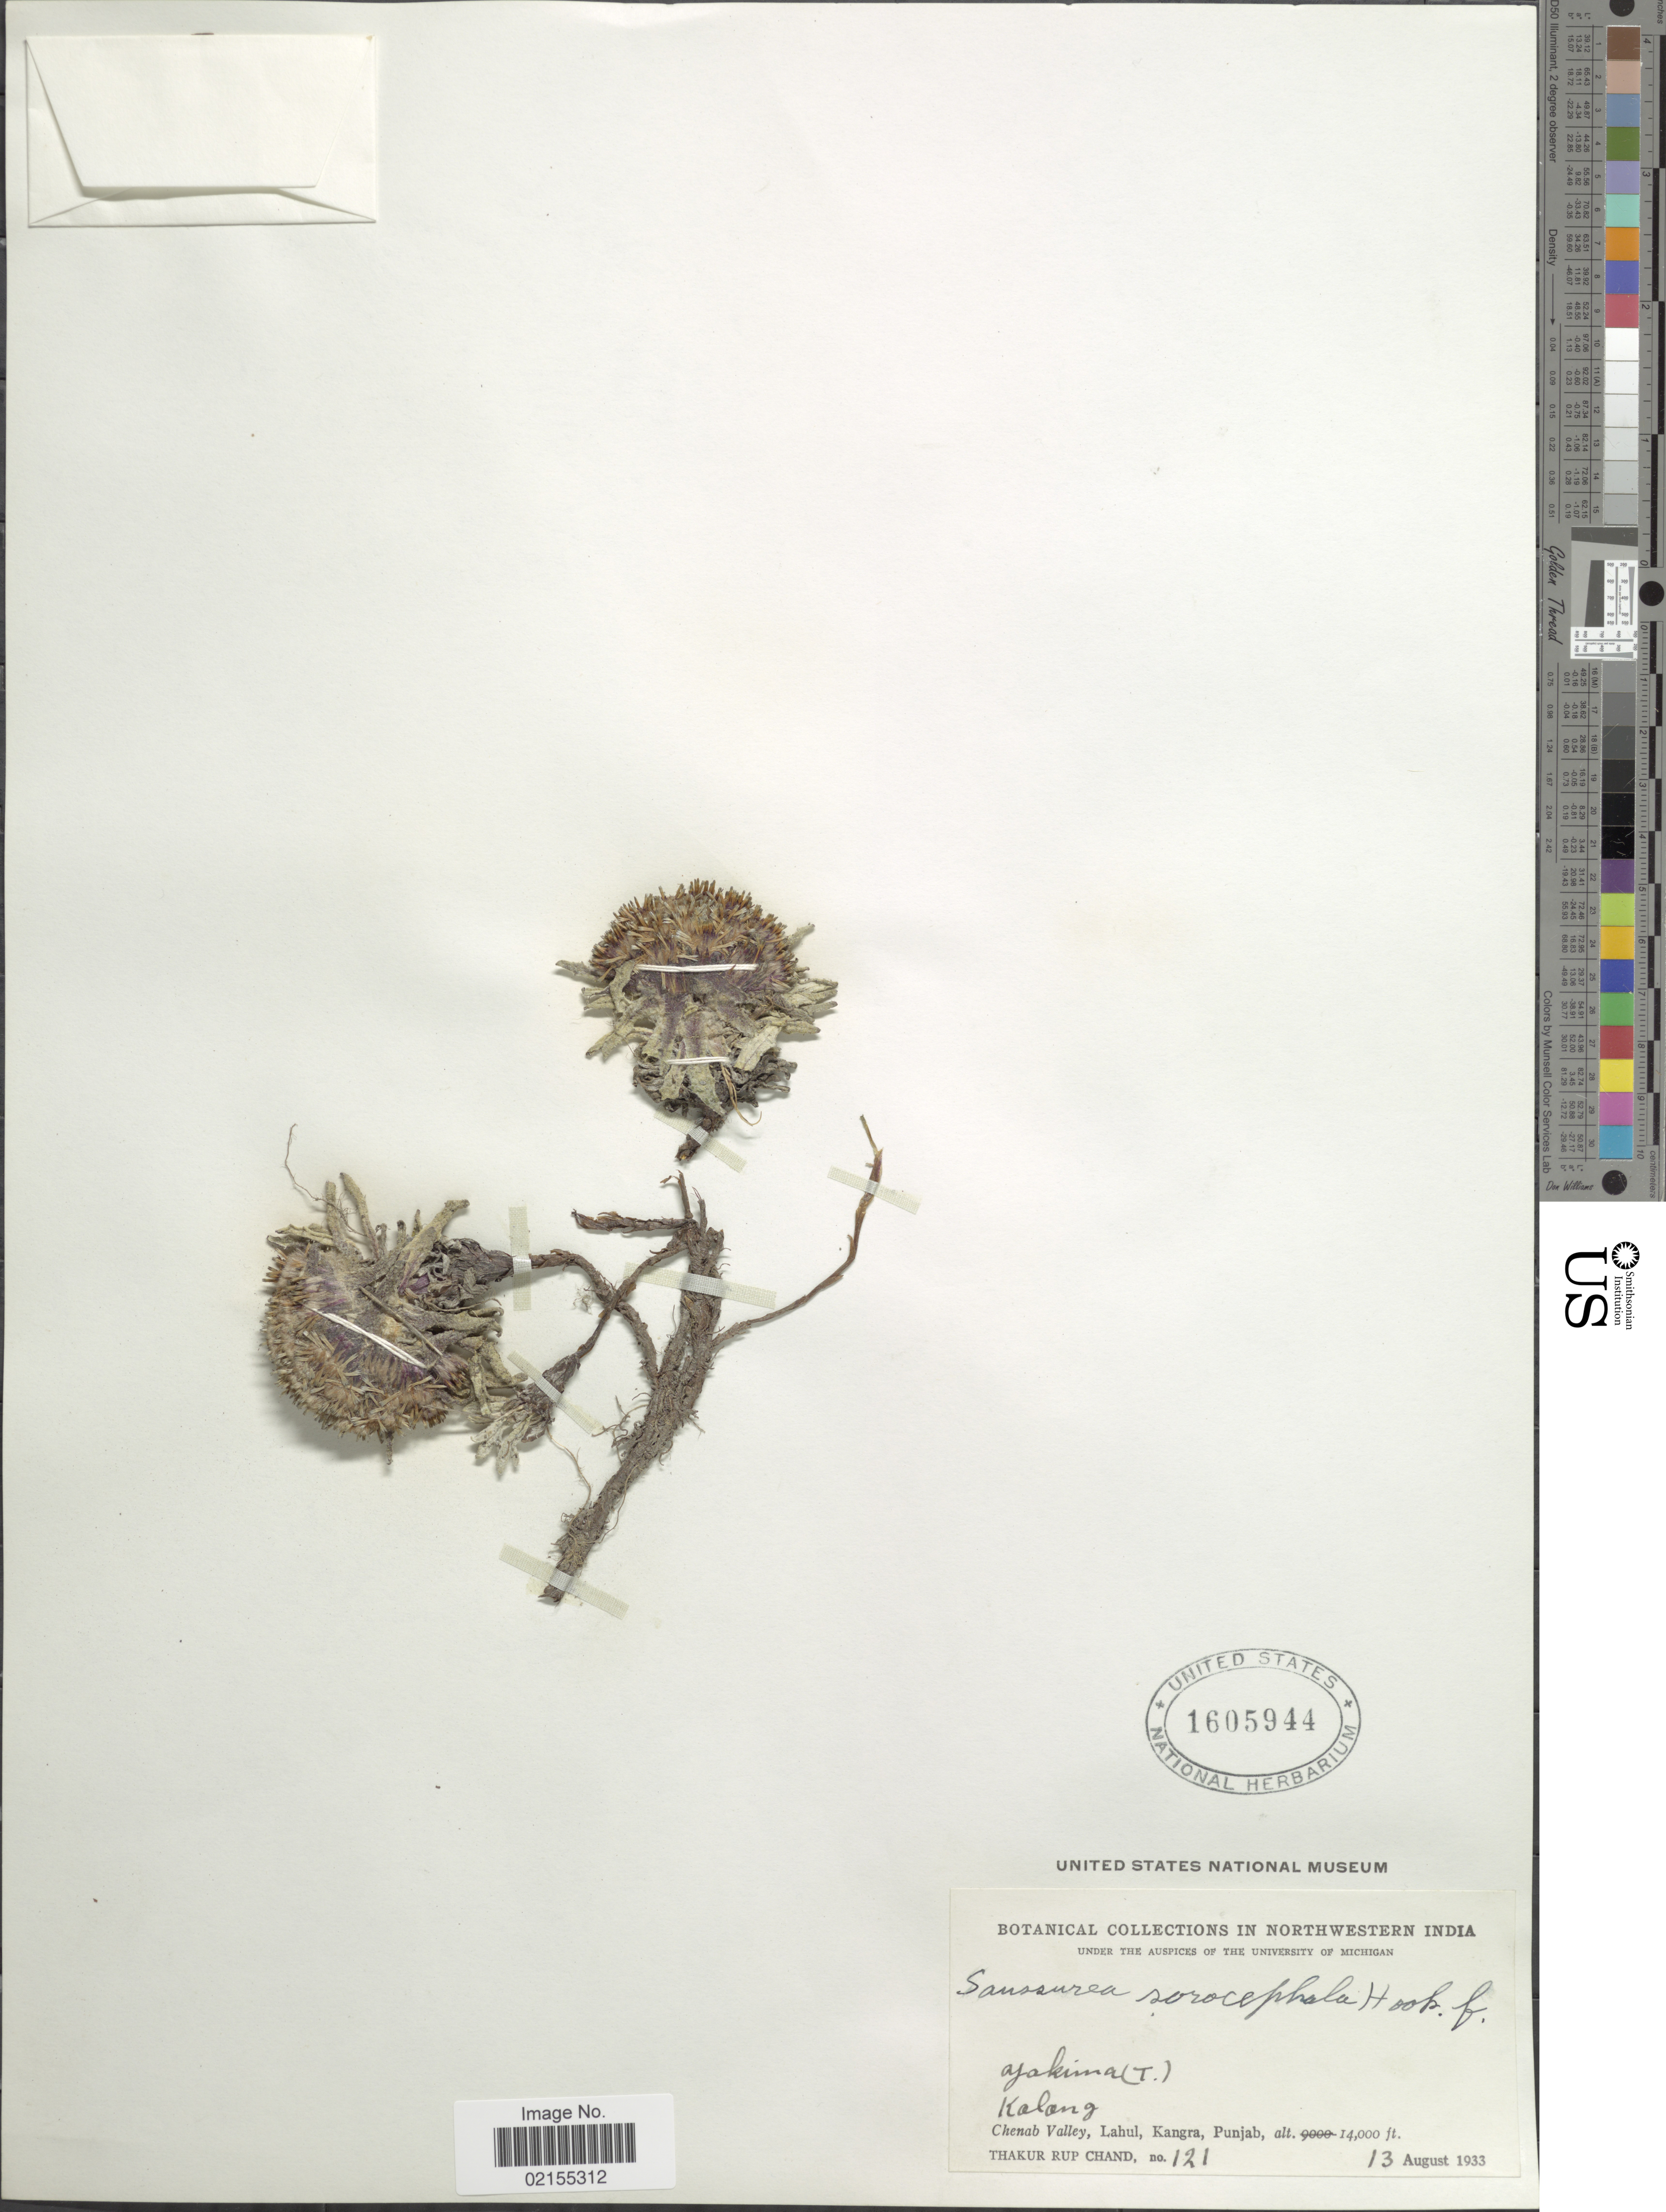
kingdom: Plantae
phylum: Tracheophyta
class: Magnoliopsida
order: Asterales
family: Asteraceae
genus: Saussurea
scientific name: Saussurea gnaphalodes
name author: (Royle) Sch. Bip.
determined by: Chen, Yousheng S.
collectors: T. R. Chand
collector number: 121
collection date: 1933-08-13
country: India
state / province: Himachal Pradesh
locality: In Northwestern India, Kalang, Chenab Valley, Lahul, Kangra, Punjab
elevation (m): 4267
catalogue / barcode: US 1605944